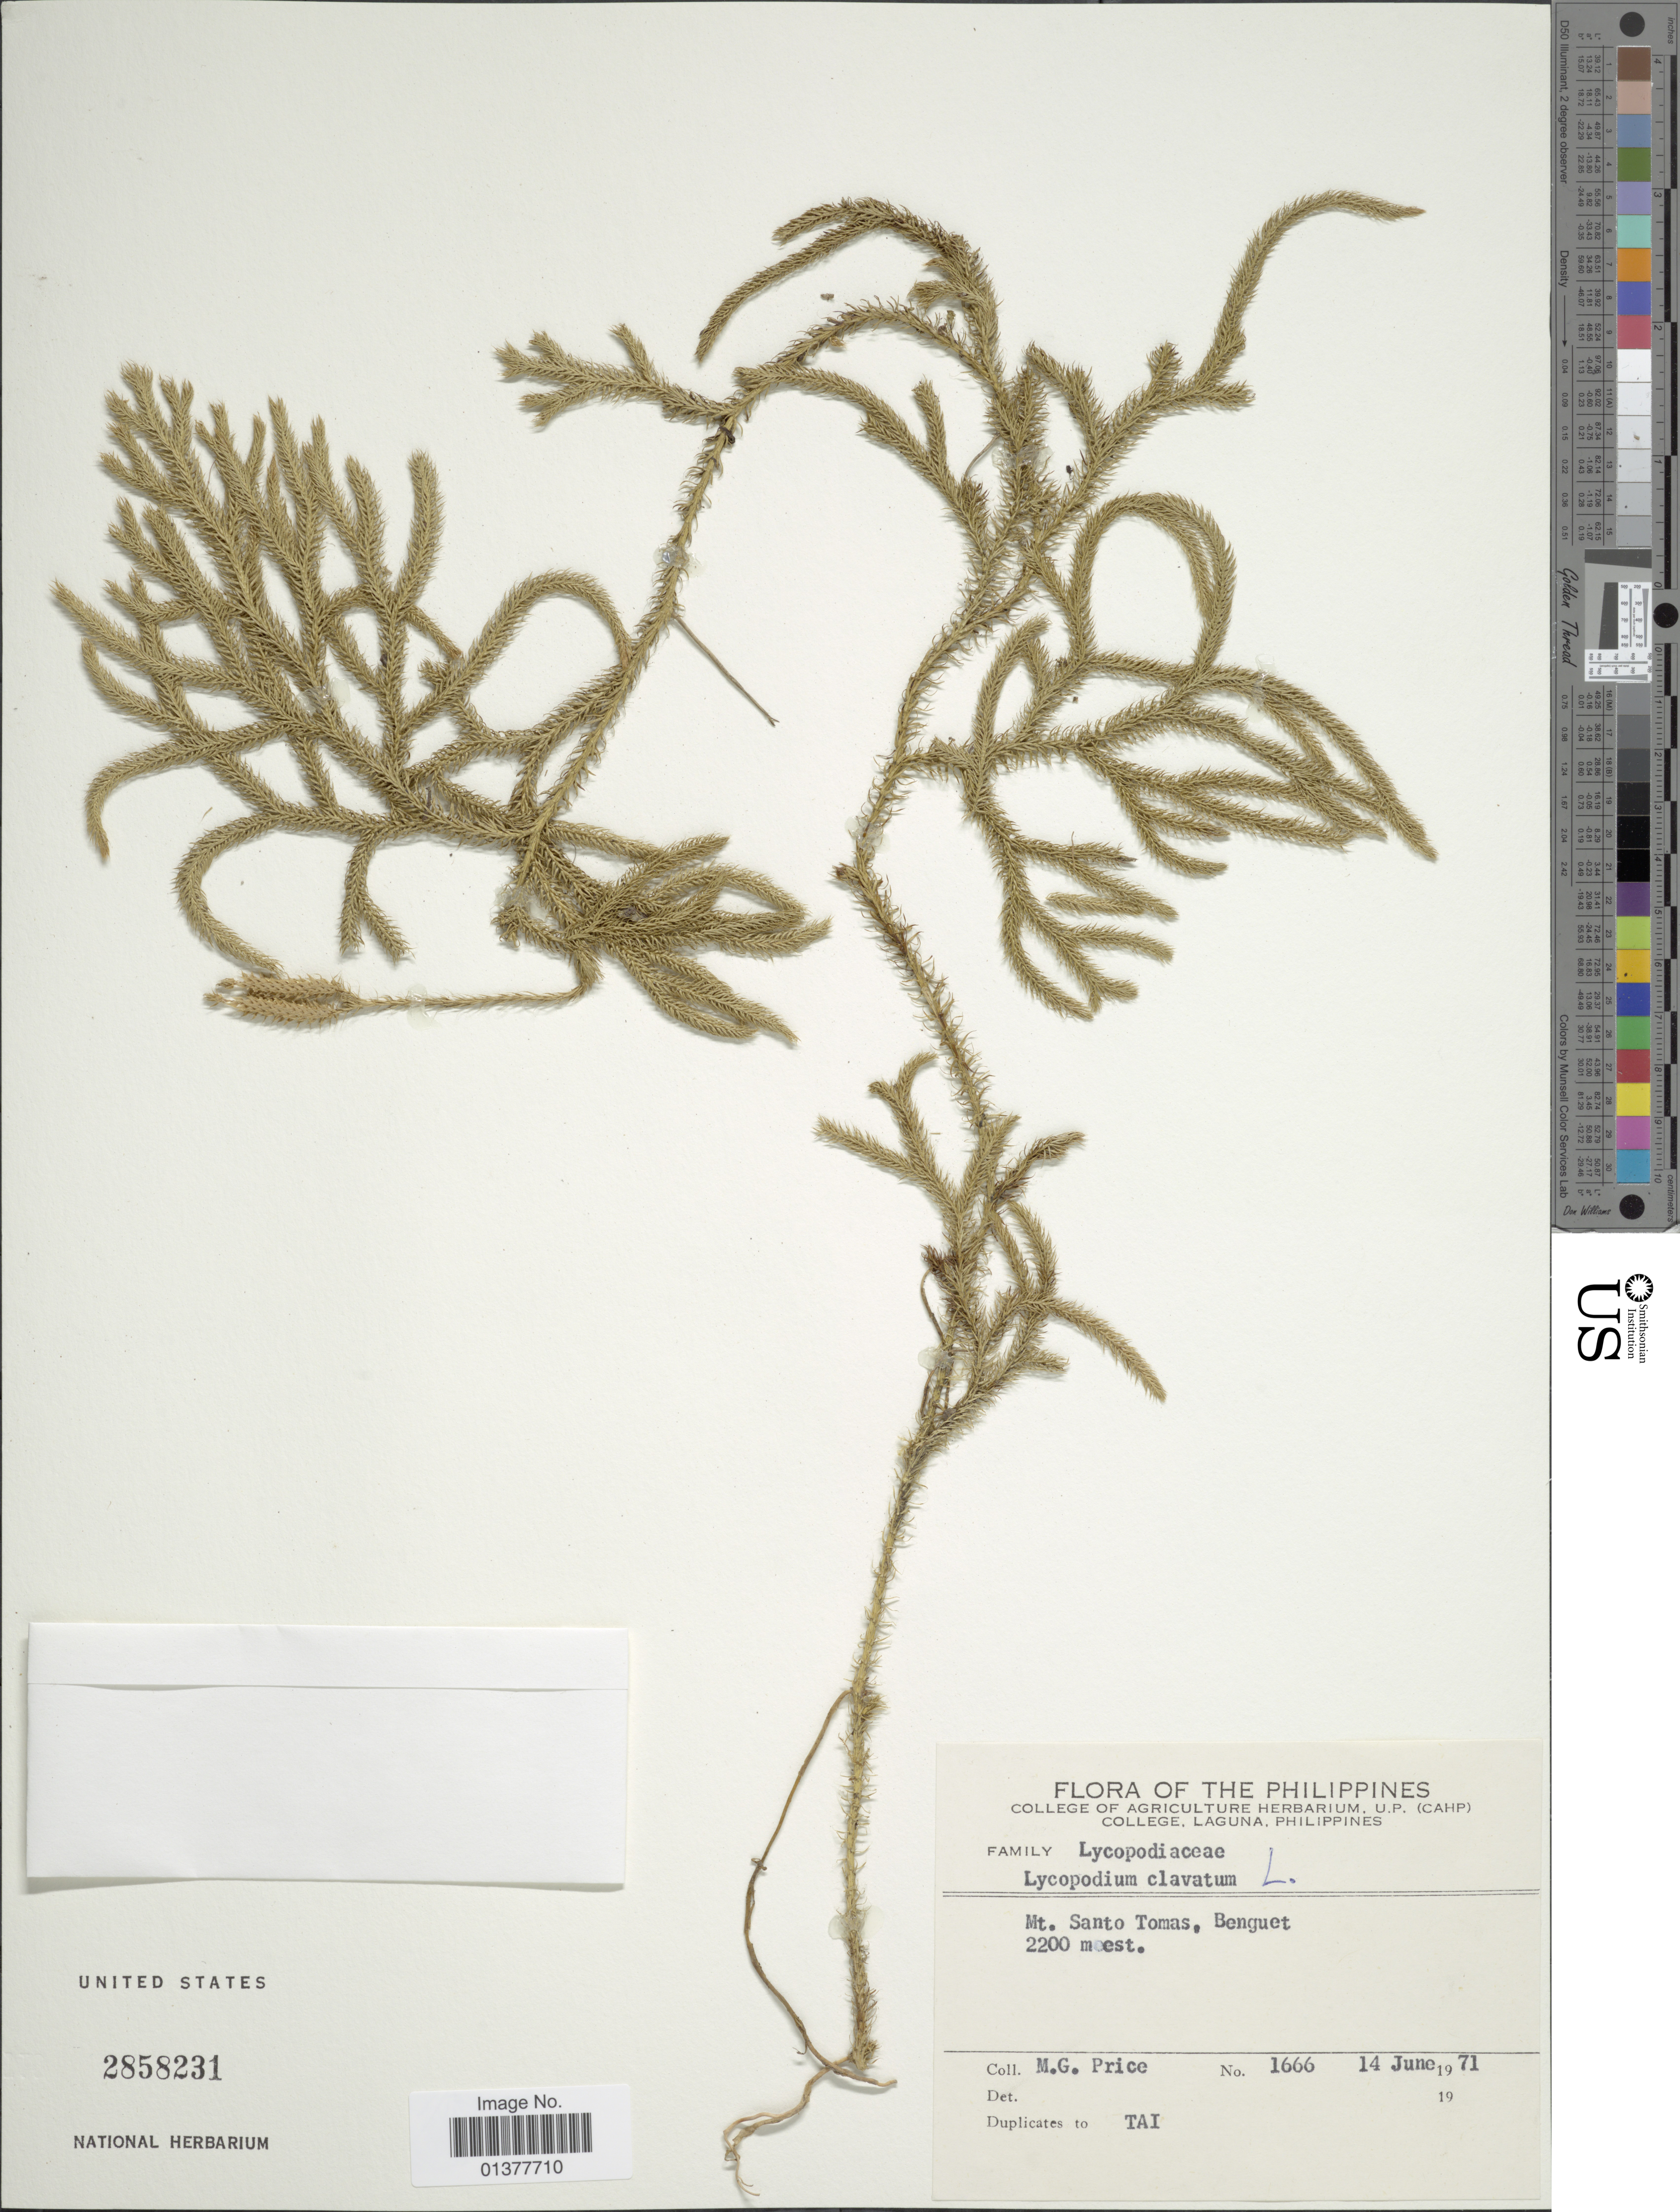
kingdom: Plantae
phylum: Tracheophyta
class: Lycopodiopsida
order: Lycopodiales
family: Lycopodiaceae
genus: Lycopodium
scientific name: Lycopodium clavatum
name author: L.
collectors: M. G. Price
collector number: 1666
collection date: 1971-06-14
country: Philippines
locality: Mt. Santo Tomas, Benguet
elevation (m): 2200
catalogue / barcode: US 2858231